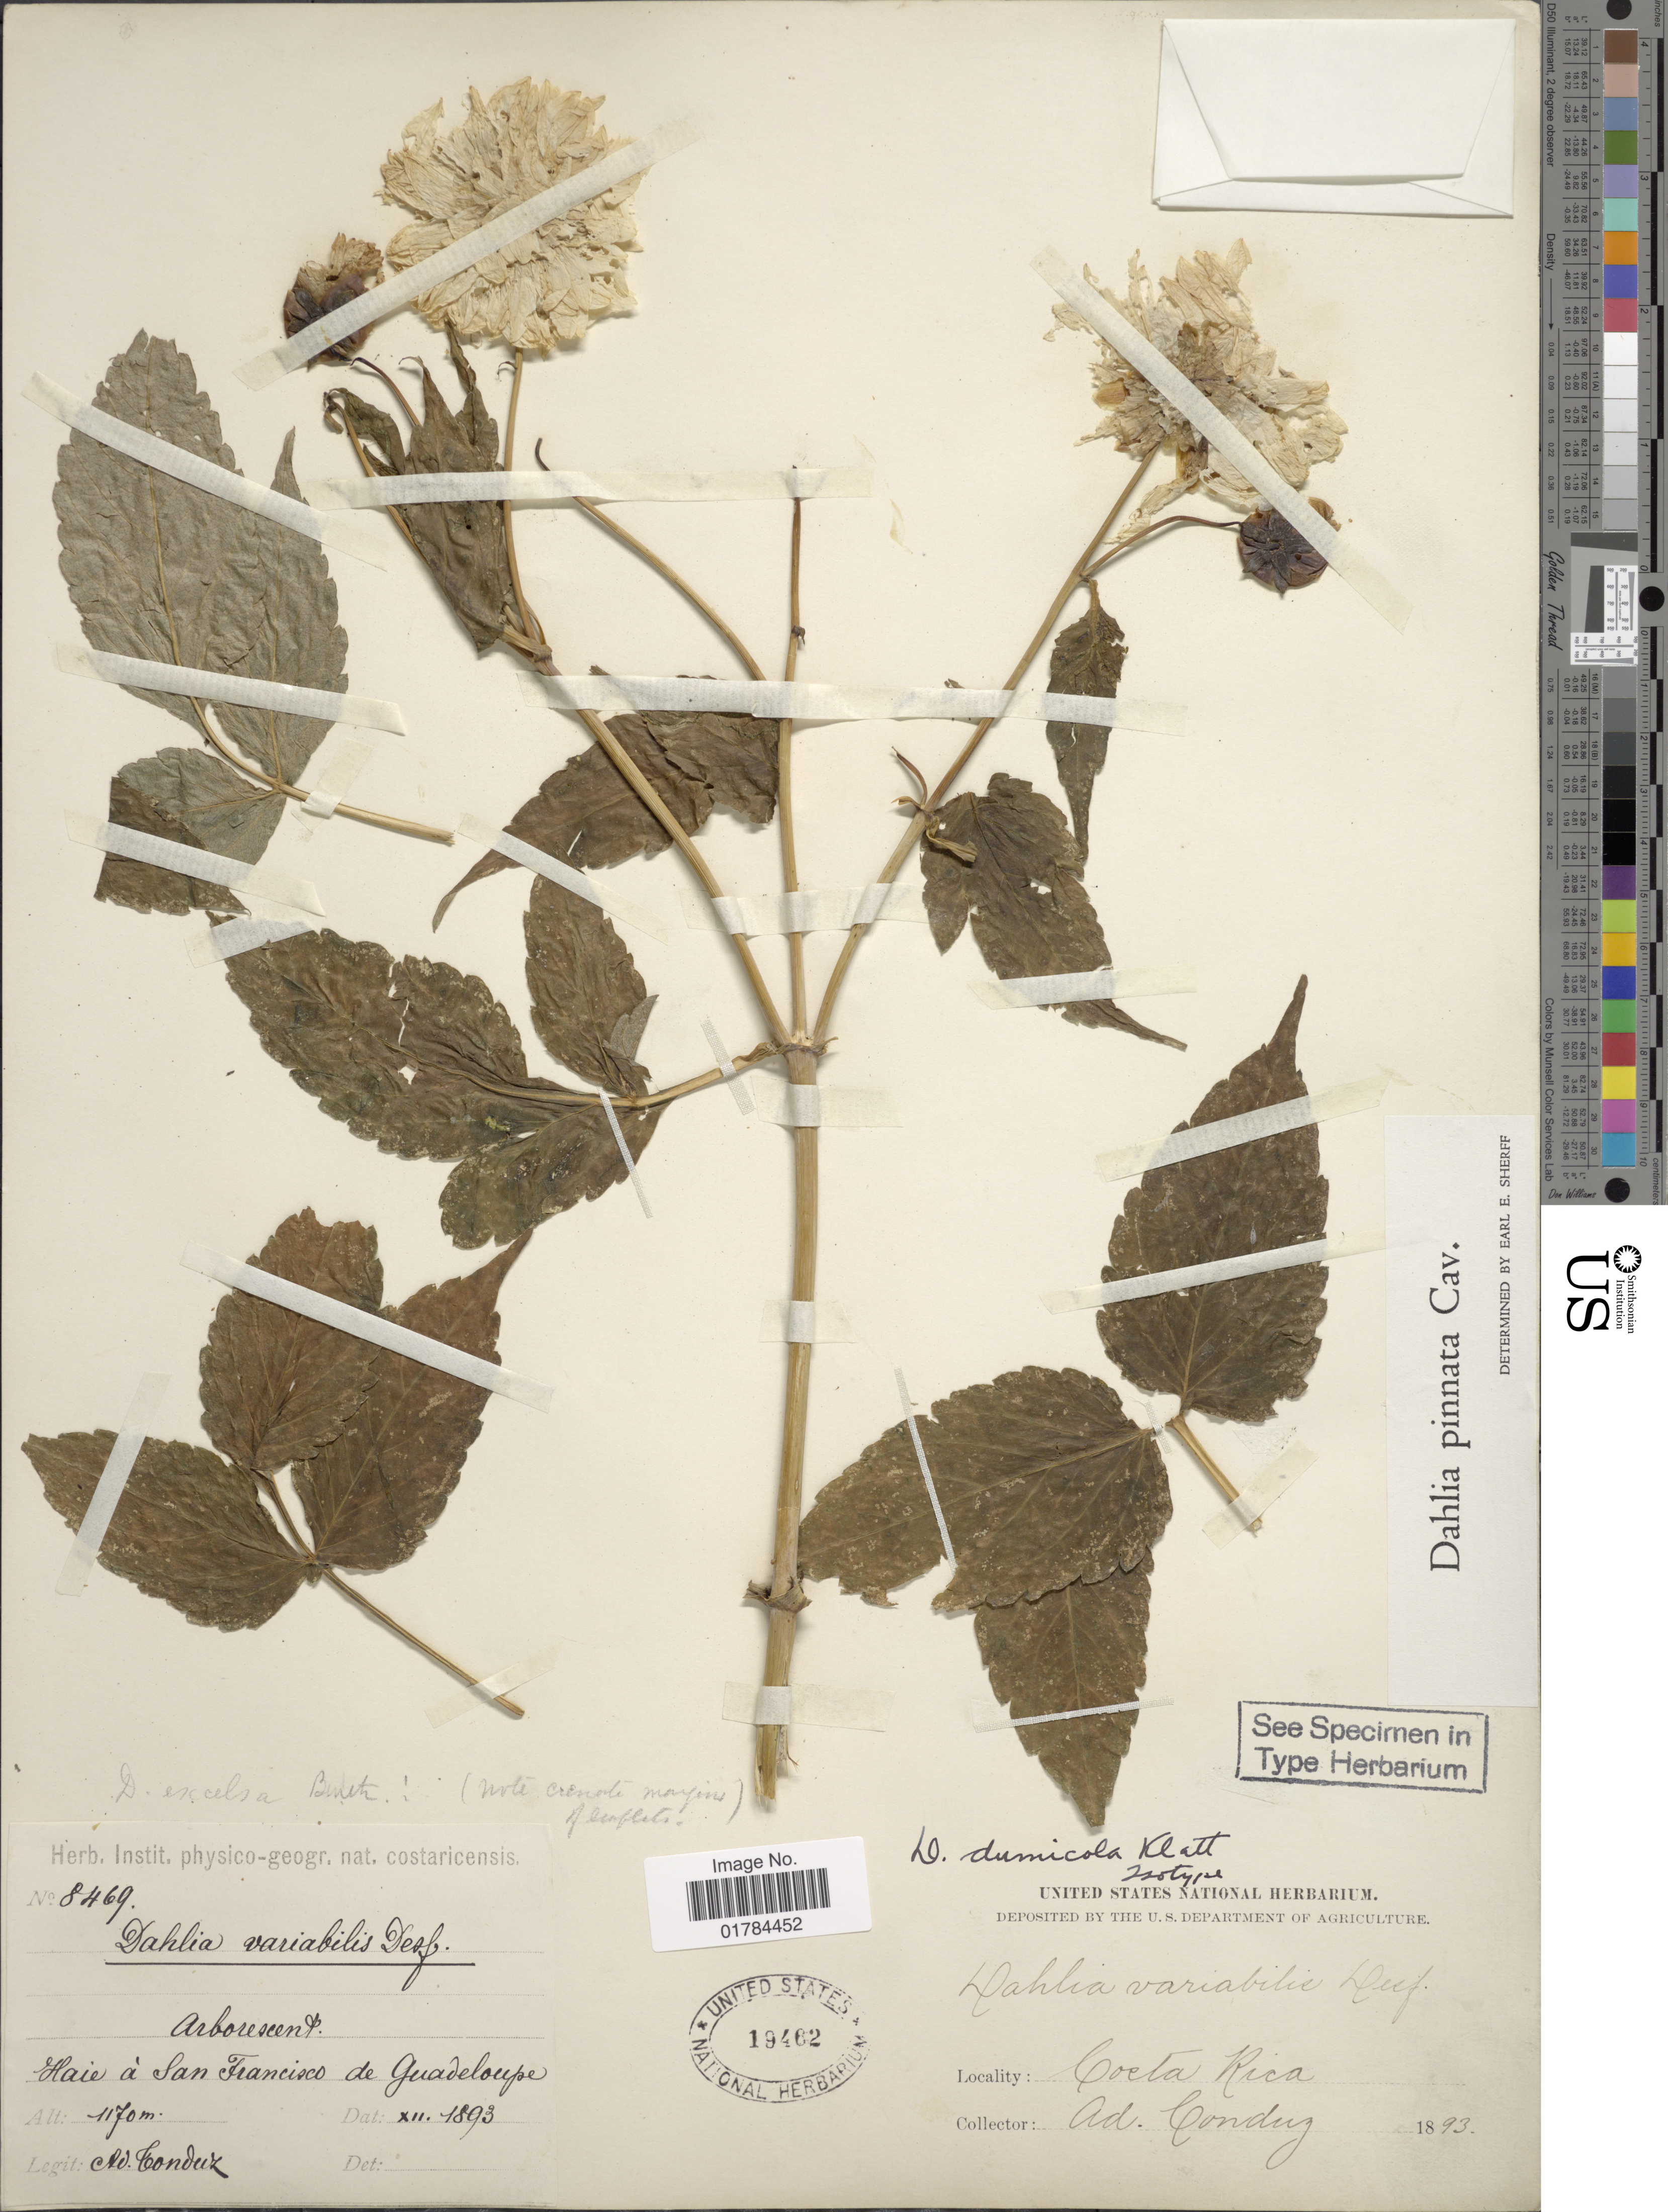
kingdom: Plantae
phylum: Tracheophyta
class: Magnoliopsida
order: Asterales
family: Asteraceae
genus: Dahlia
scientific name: Dahlia pinnata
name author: Cav.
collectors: A. Tonduz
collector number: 8469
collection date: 1893-12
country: Costa Rica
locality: Haie a San Francisco de Guadeloupe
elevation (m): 1170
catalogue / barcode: US 19462